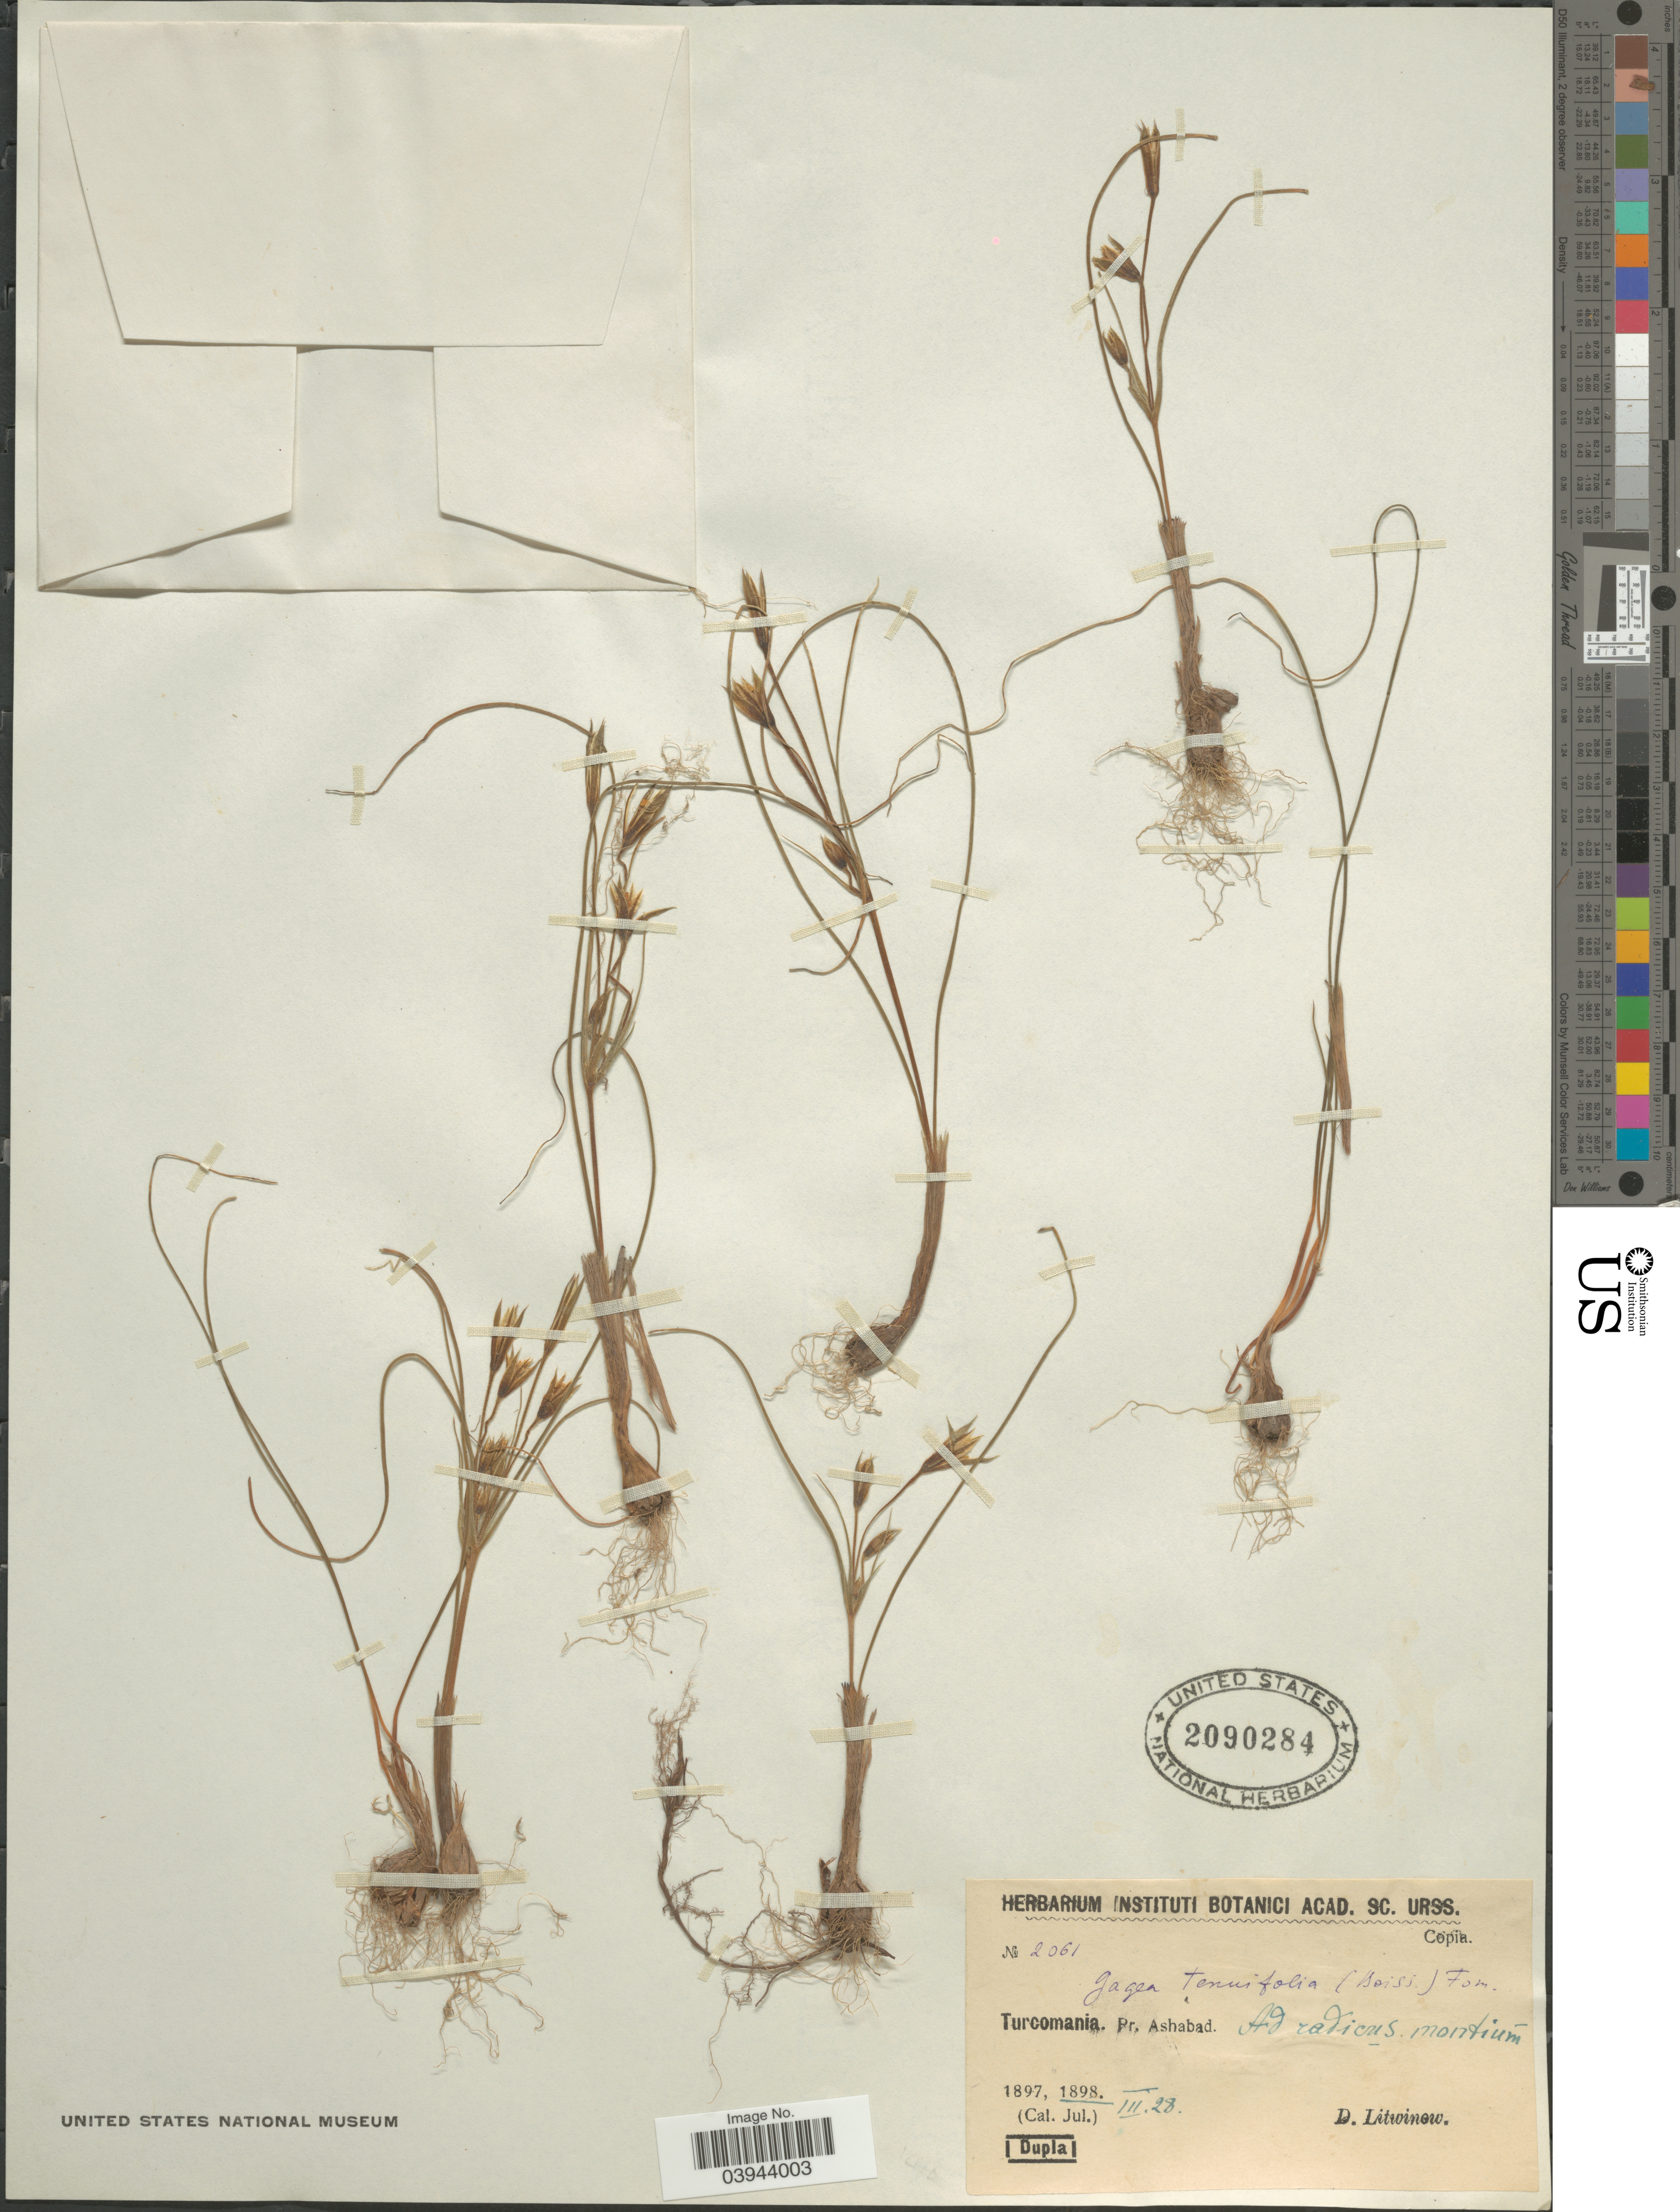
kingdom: Plantae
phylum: Tracheophyta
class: Liliopsida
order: Liliales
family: Liliaceae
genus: Gagea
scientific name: Gagea tenuifolia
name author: (Boiss.) Fomin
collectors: D. Litwinow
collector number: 2061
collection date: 1898-03-28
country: Turkmenistan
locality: Turcomania. Pr. Ashabad. Ad radicus montiúm.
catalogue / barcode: US 2090284